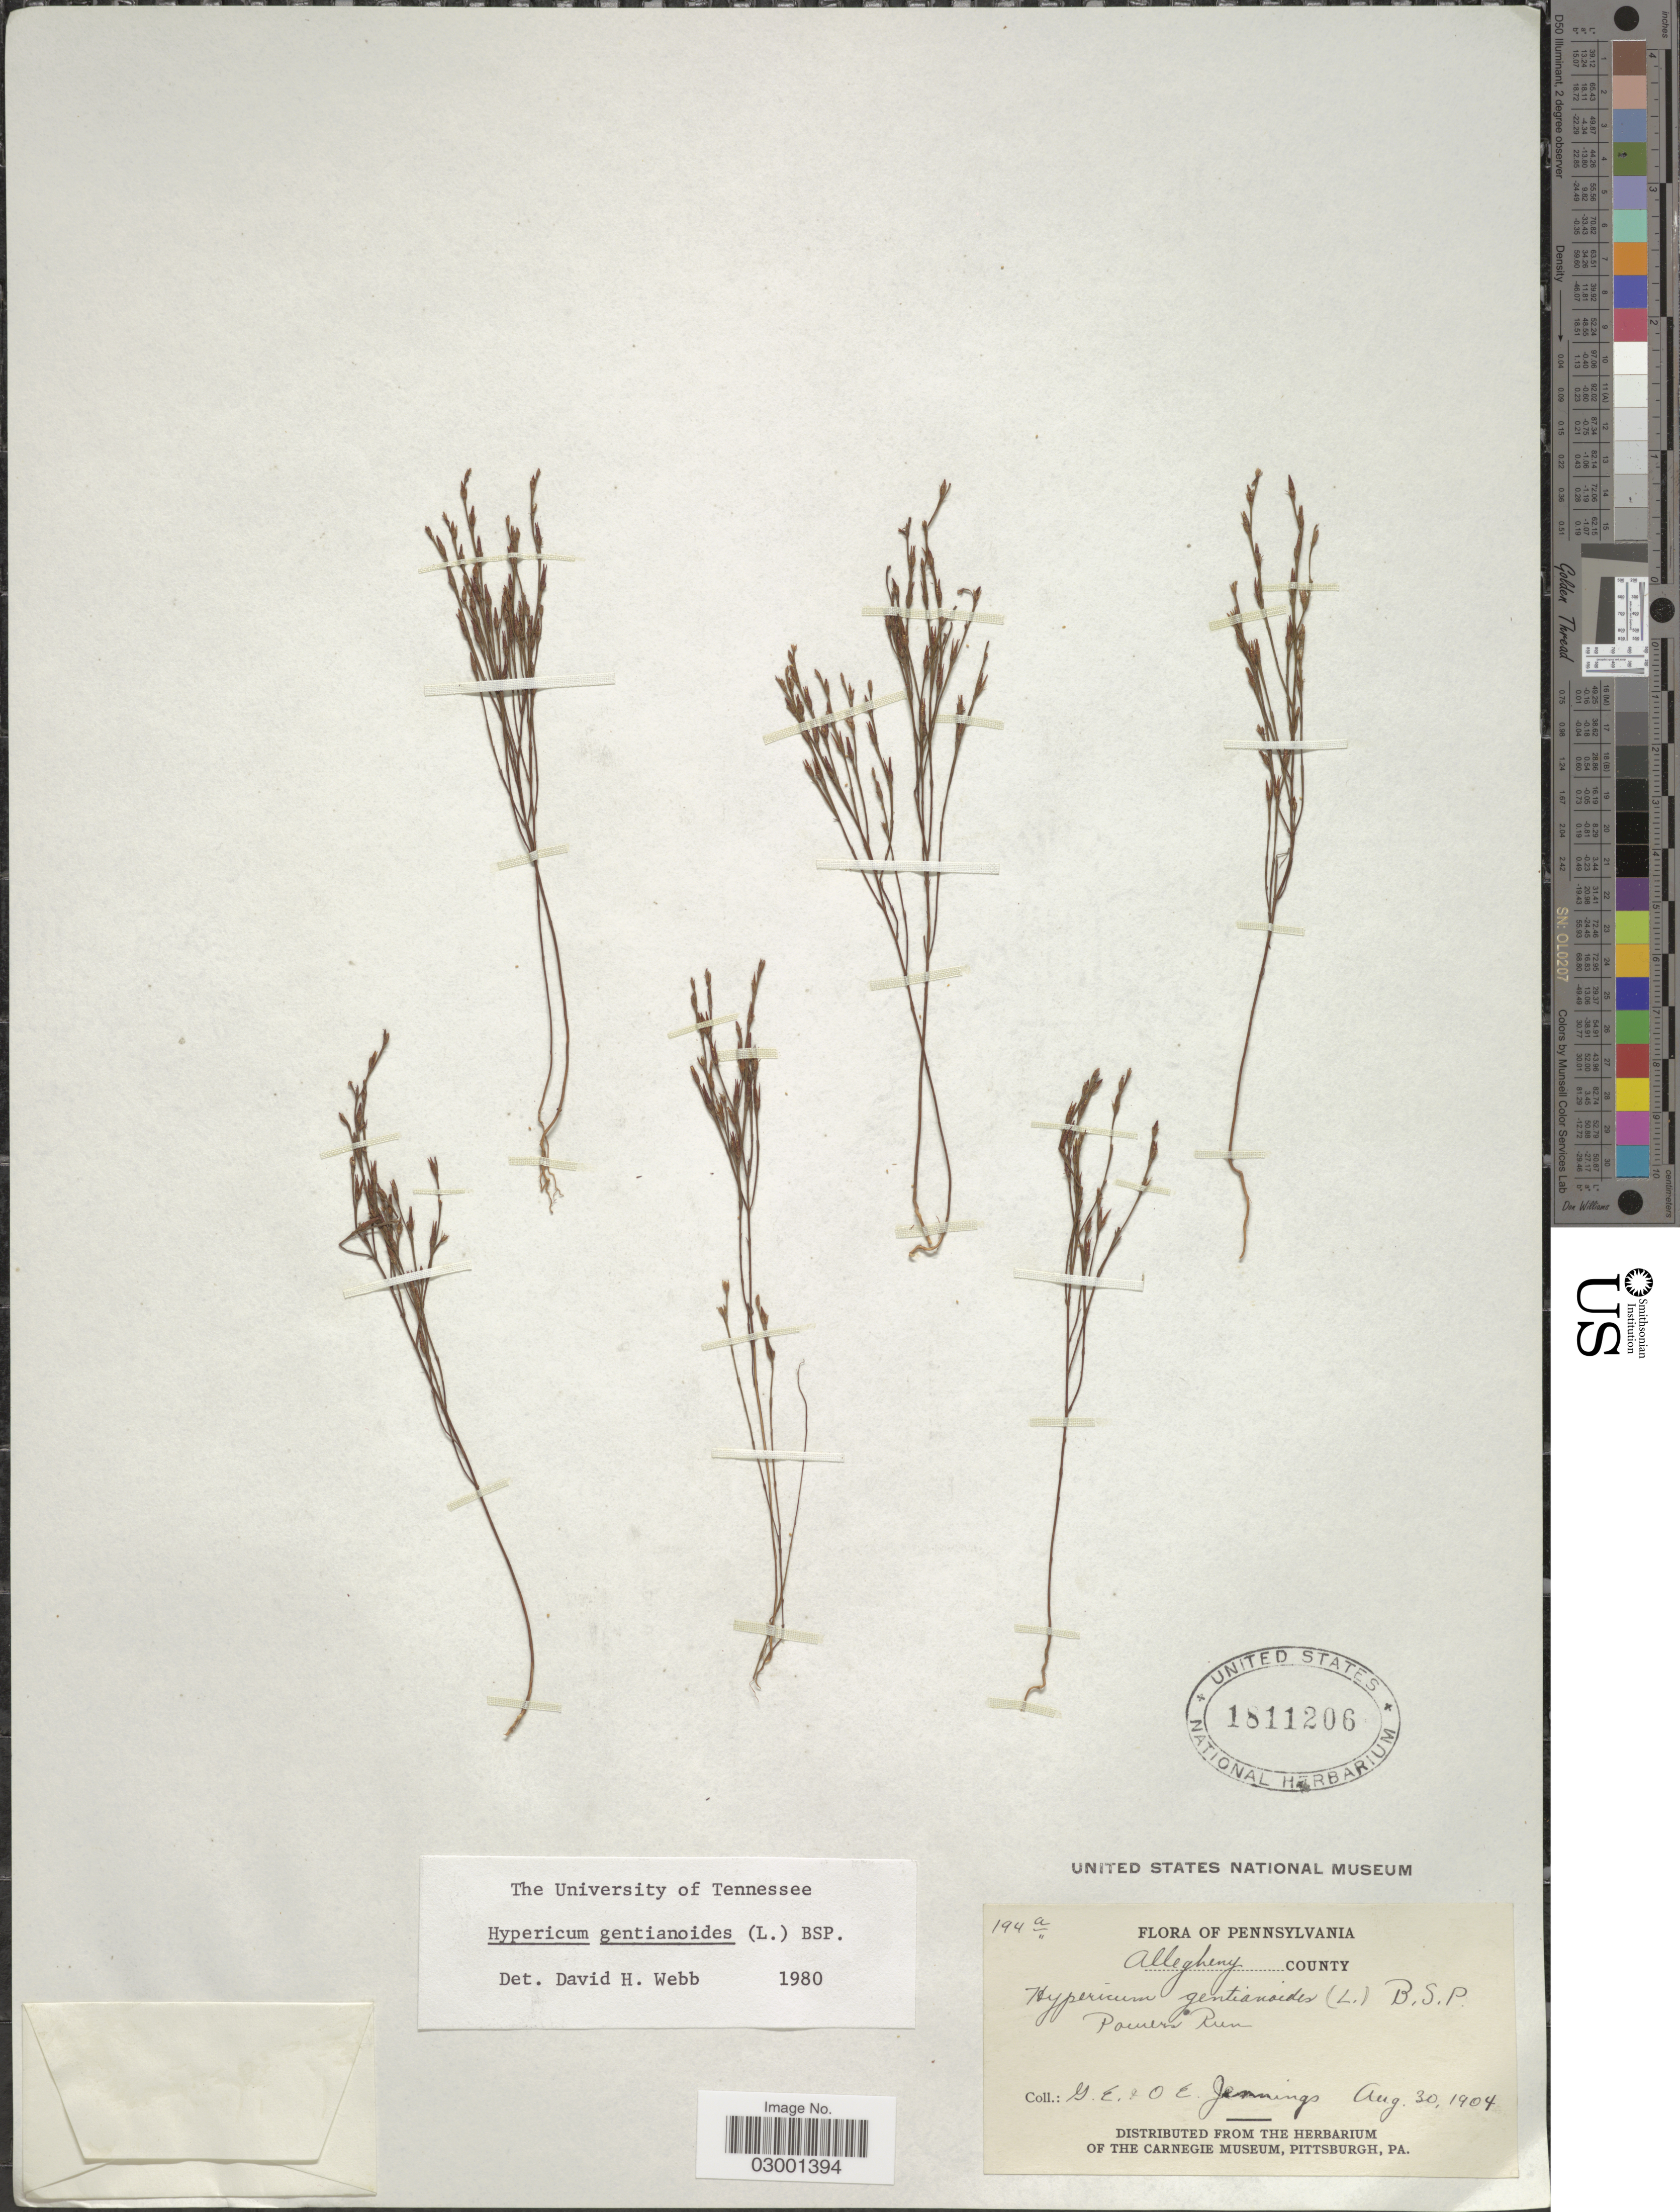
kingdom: Plantae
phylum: Tracheophyta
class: Magnoliopsida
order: Malpighiales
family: Hypericaceae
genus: Hypericum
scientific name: Hypericum gentianoides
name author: (L.) Britton, Stearns & Poggenb.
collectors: G. Jennings & O. E. Jennings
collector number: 194a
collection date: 1904-08-30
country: United States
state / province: Pennsylvania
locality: Allegheny County. Powers Run.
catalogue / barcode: US 1811206